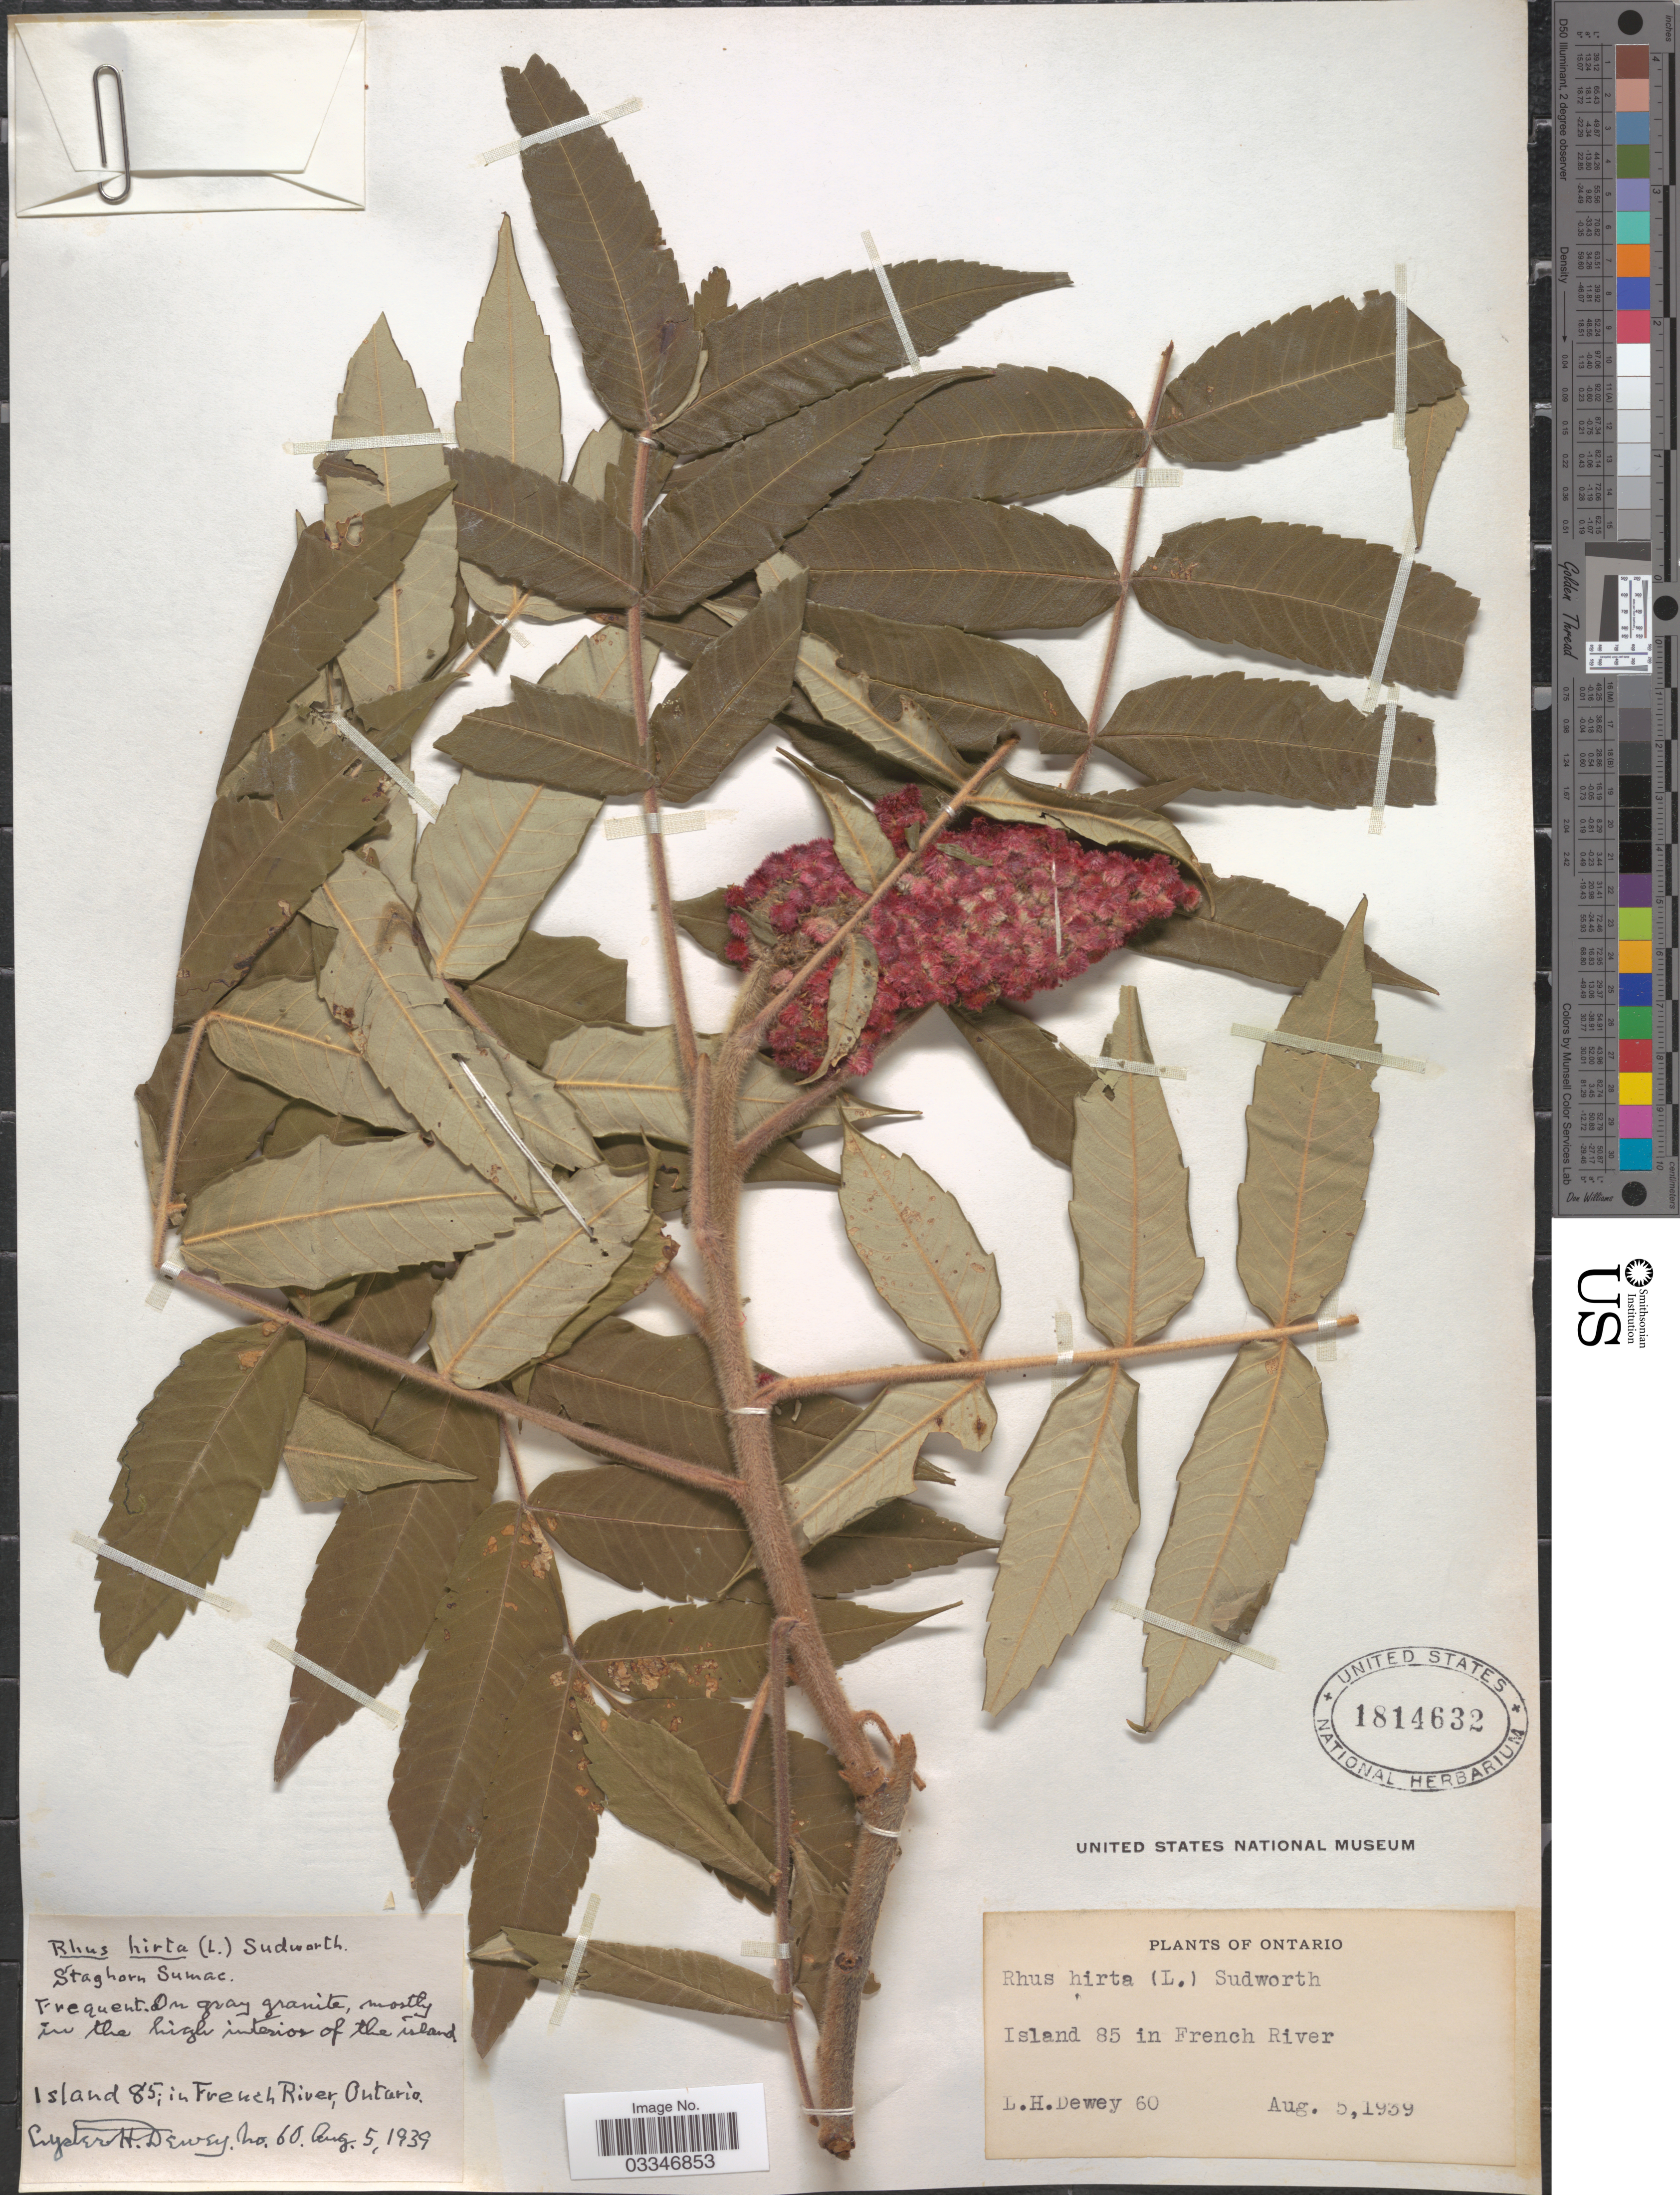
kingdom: Plantae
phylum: Tracheophyta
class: Magnoliopsida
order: Sapindales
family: Anacardiaceae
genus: Rhus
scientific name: Rhus typhina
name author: L.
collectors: L. H. Dewey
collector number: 60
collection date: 1939-08-05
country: Canada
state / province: Ontario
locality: Island 85 in French River.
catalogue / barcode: US 1814632